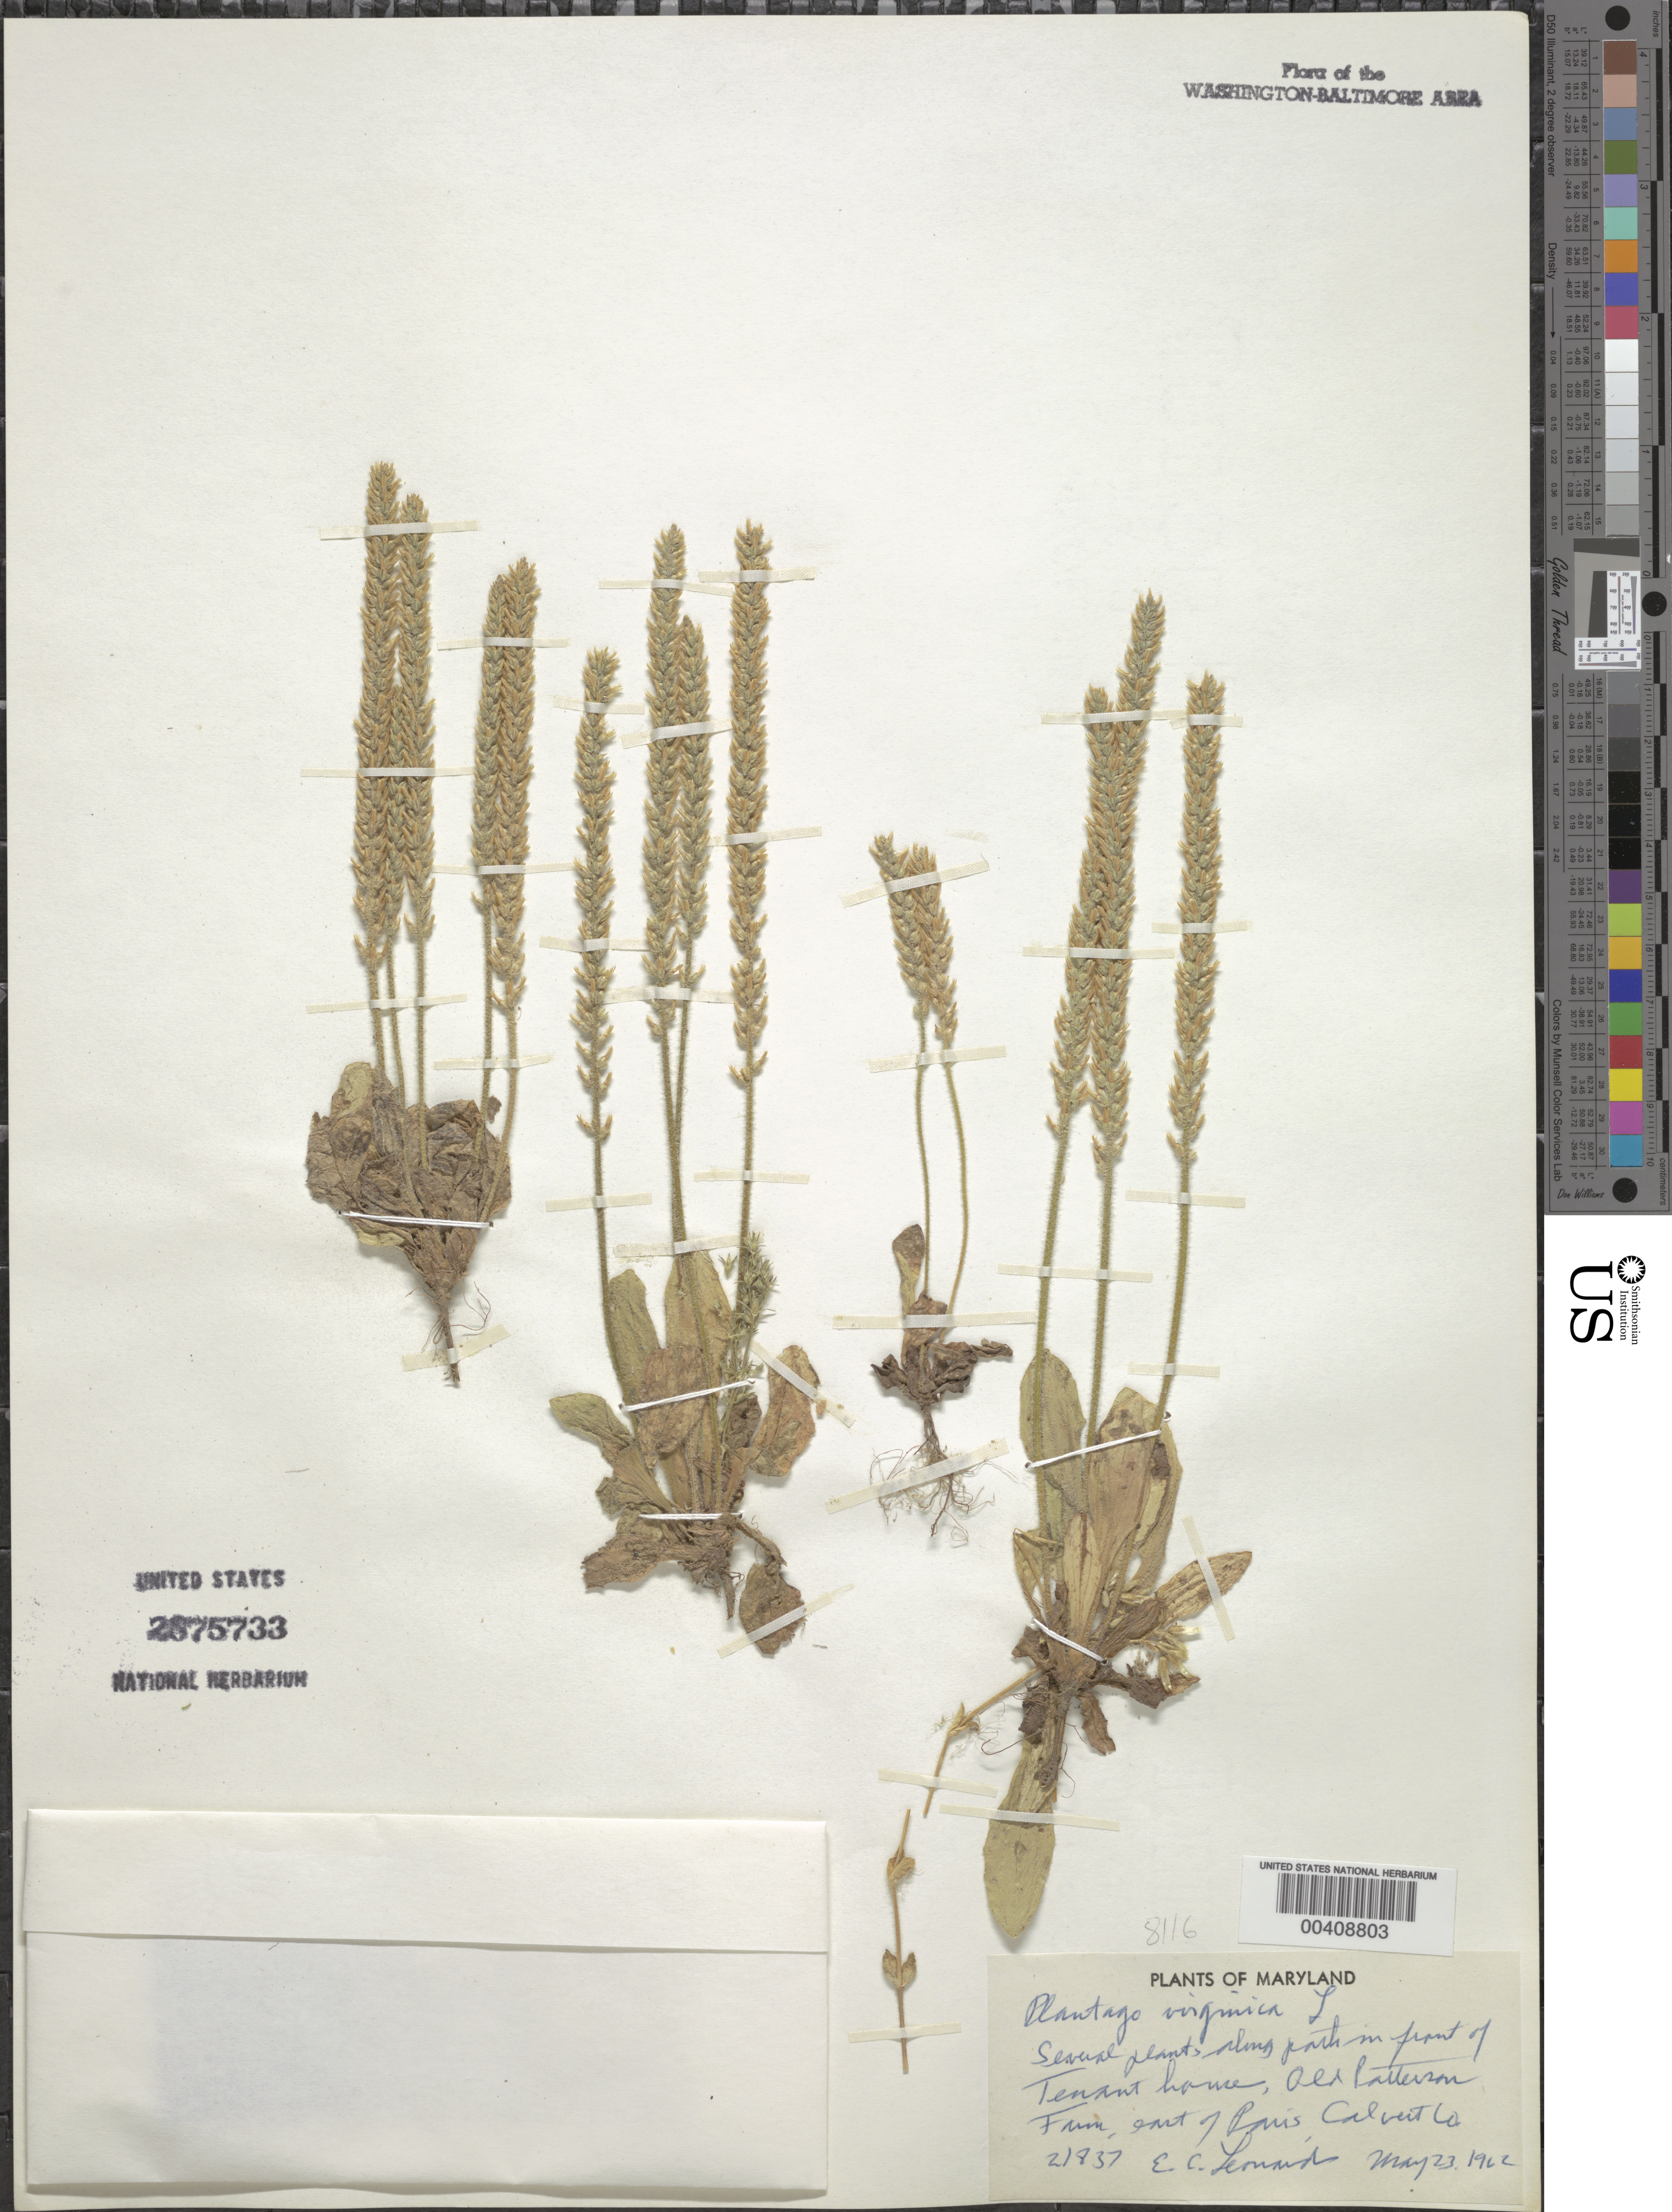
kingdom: Plantae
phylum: Tracheophyta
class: Magnoliopsida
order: Lamiales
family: Plantaginaceae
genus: Plantago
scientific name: Plantago virginica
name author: L.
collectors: E. C. Leonard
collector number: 21837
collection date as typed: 23 May 1962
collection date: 1962-05-23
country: United States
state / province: Maryland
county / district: Calvert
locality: East of Paris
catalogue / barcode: US 2875733